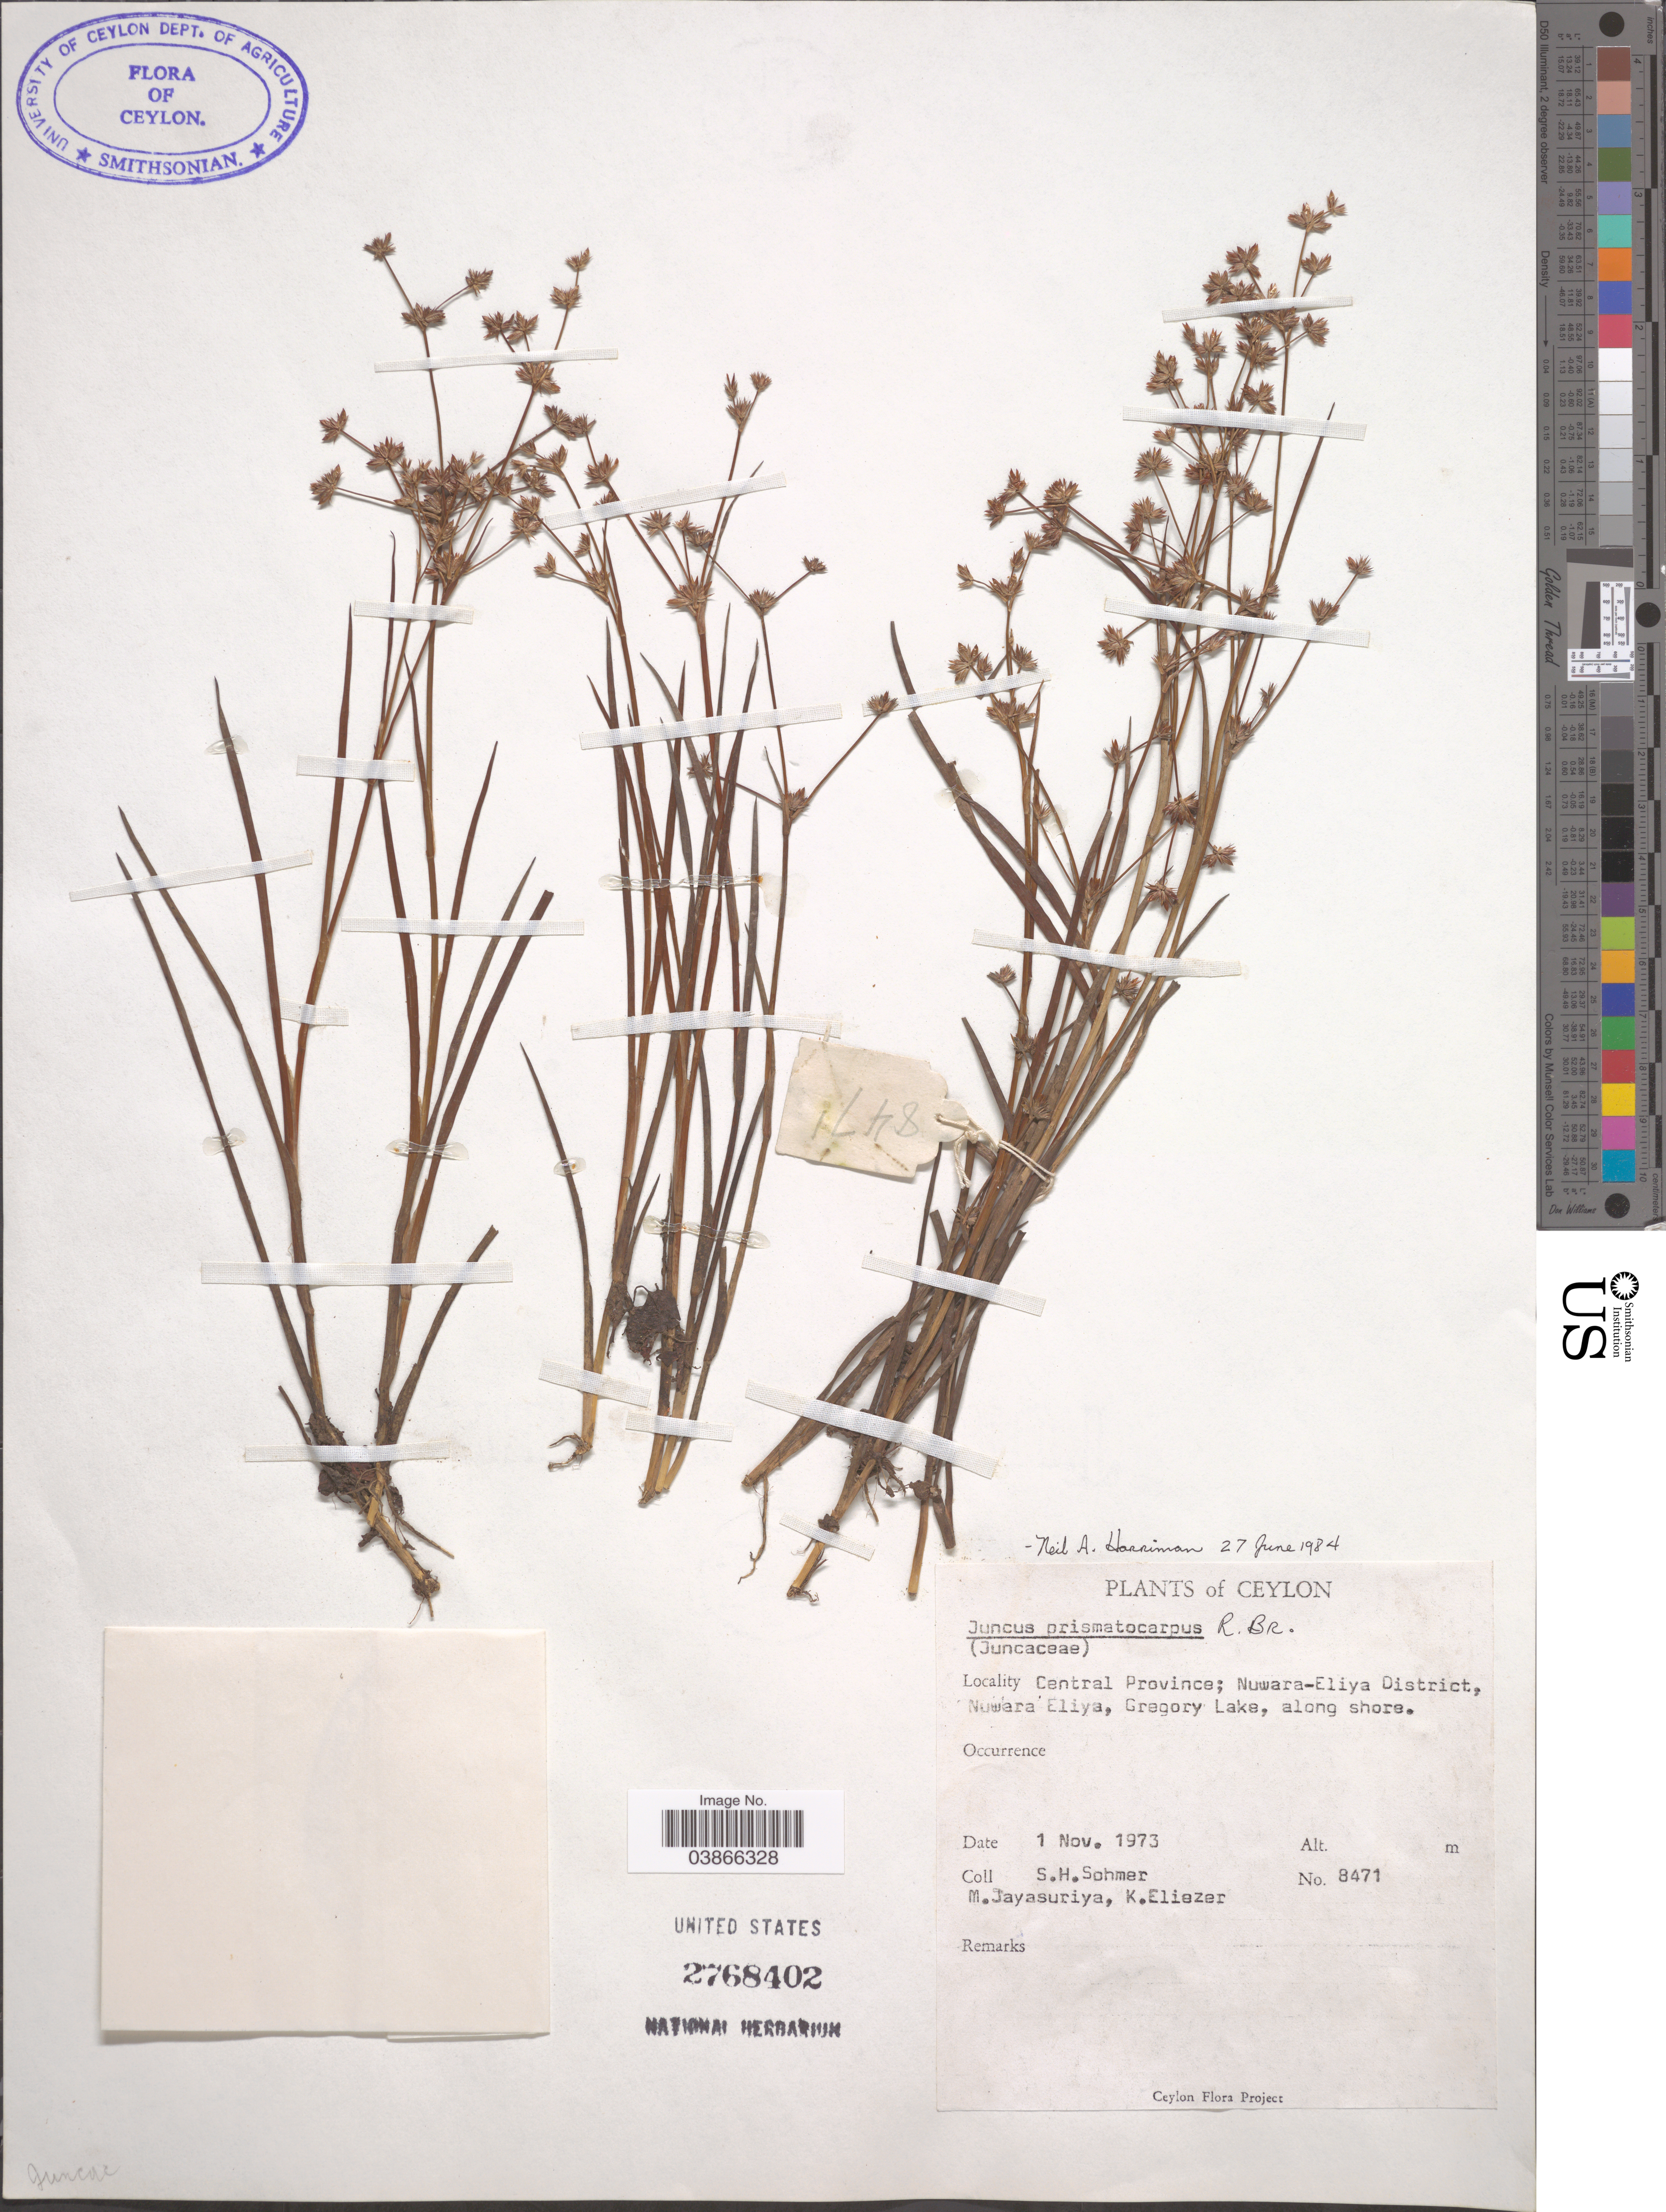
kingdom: Plantae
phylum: Tracheophyta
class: Liliopsida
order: Poales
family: Juncaceae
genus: Juncus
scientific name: Juncus prismatocarpus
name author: R. Br.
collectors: S. H. Sohmer, M. Jayasuriya & K. Eliezer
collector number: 8471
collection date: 1973-11-01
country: Sri Lanka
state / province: Central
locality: Ceylon. Nuwara-Eliya District, Nuwara Eliya, Gregory Lake, along shore.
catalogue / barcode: US 2768402